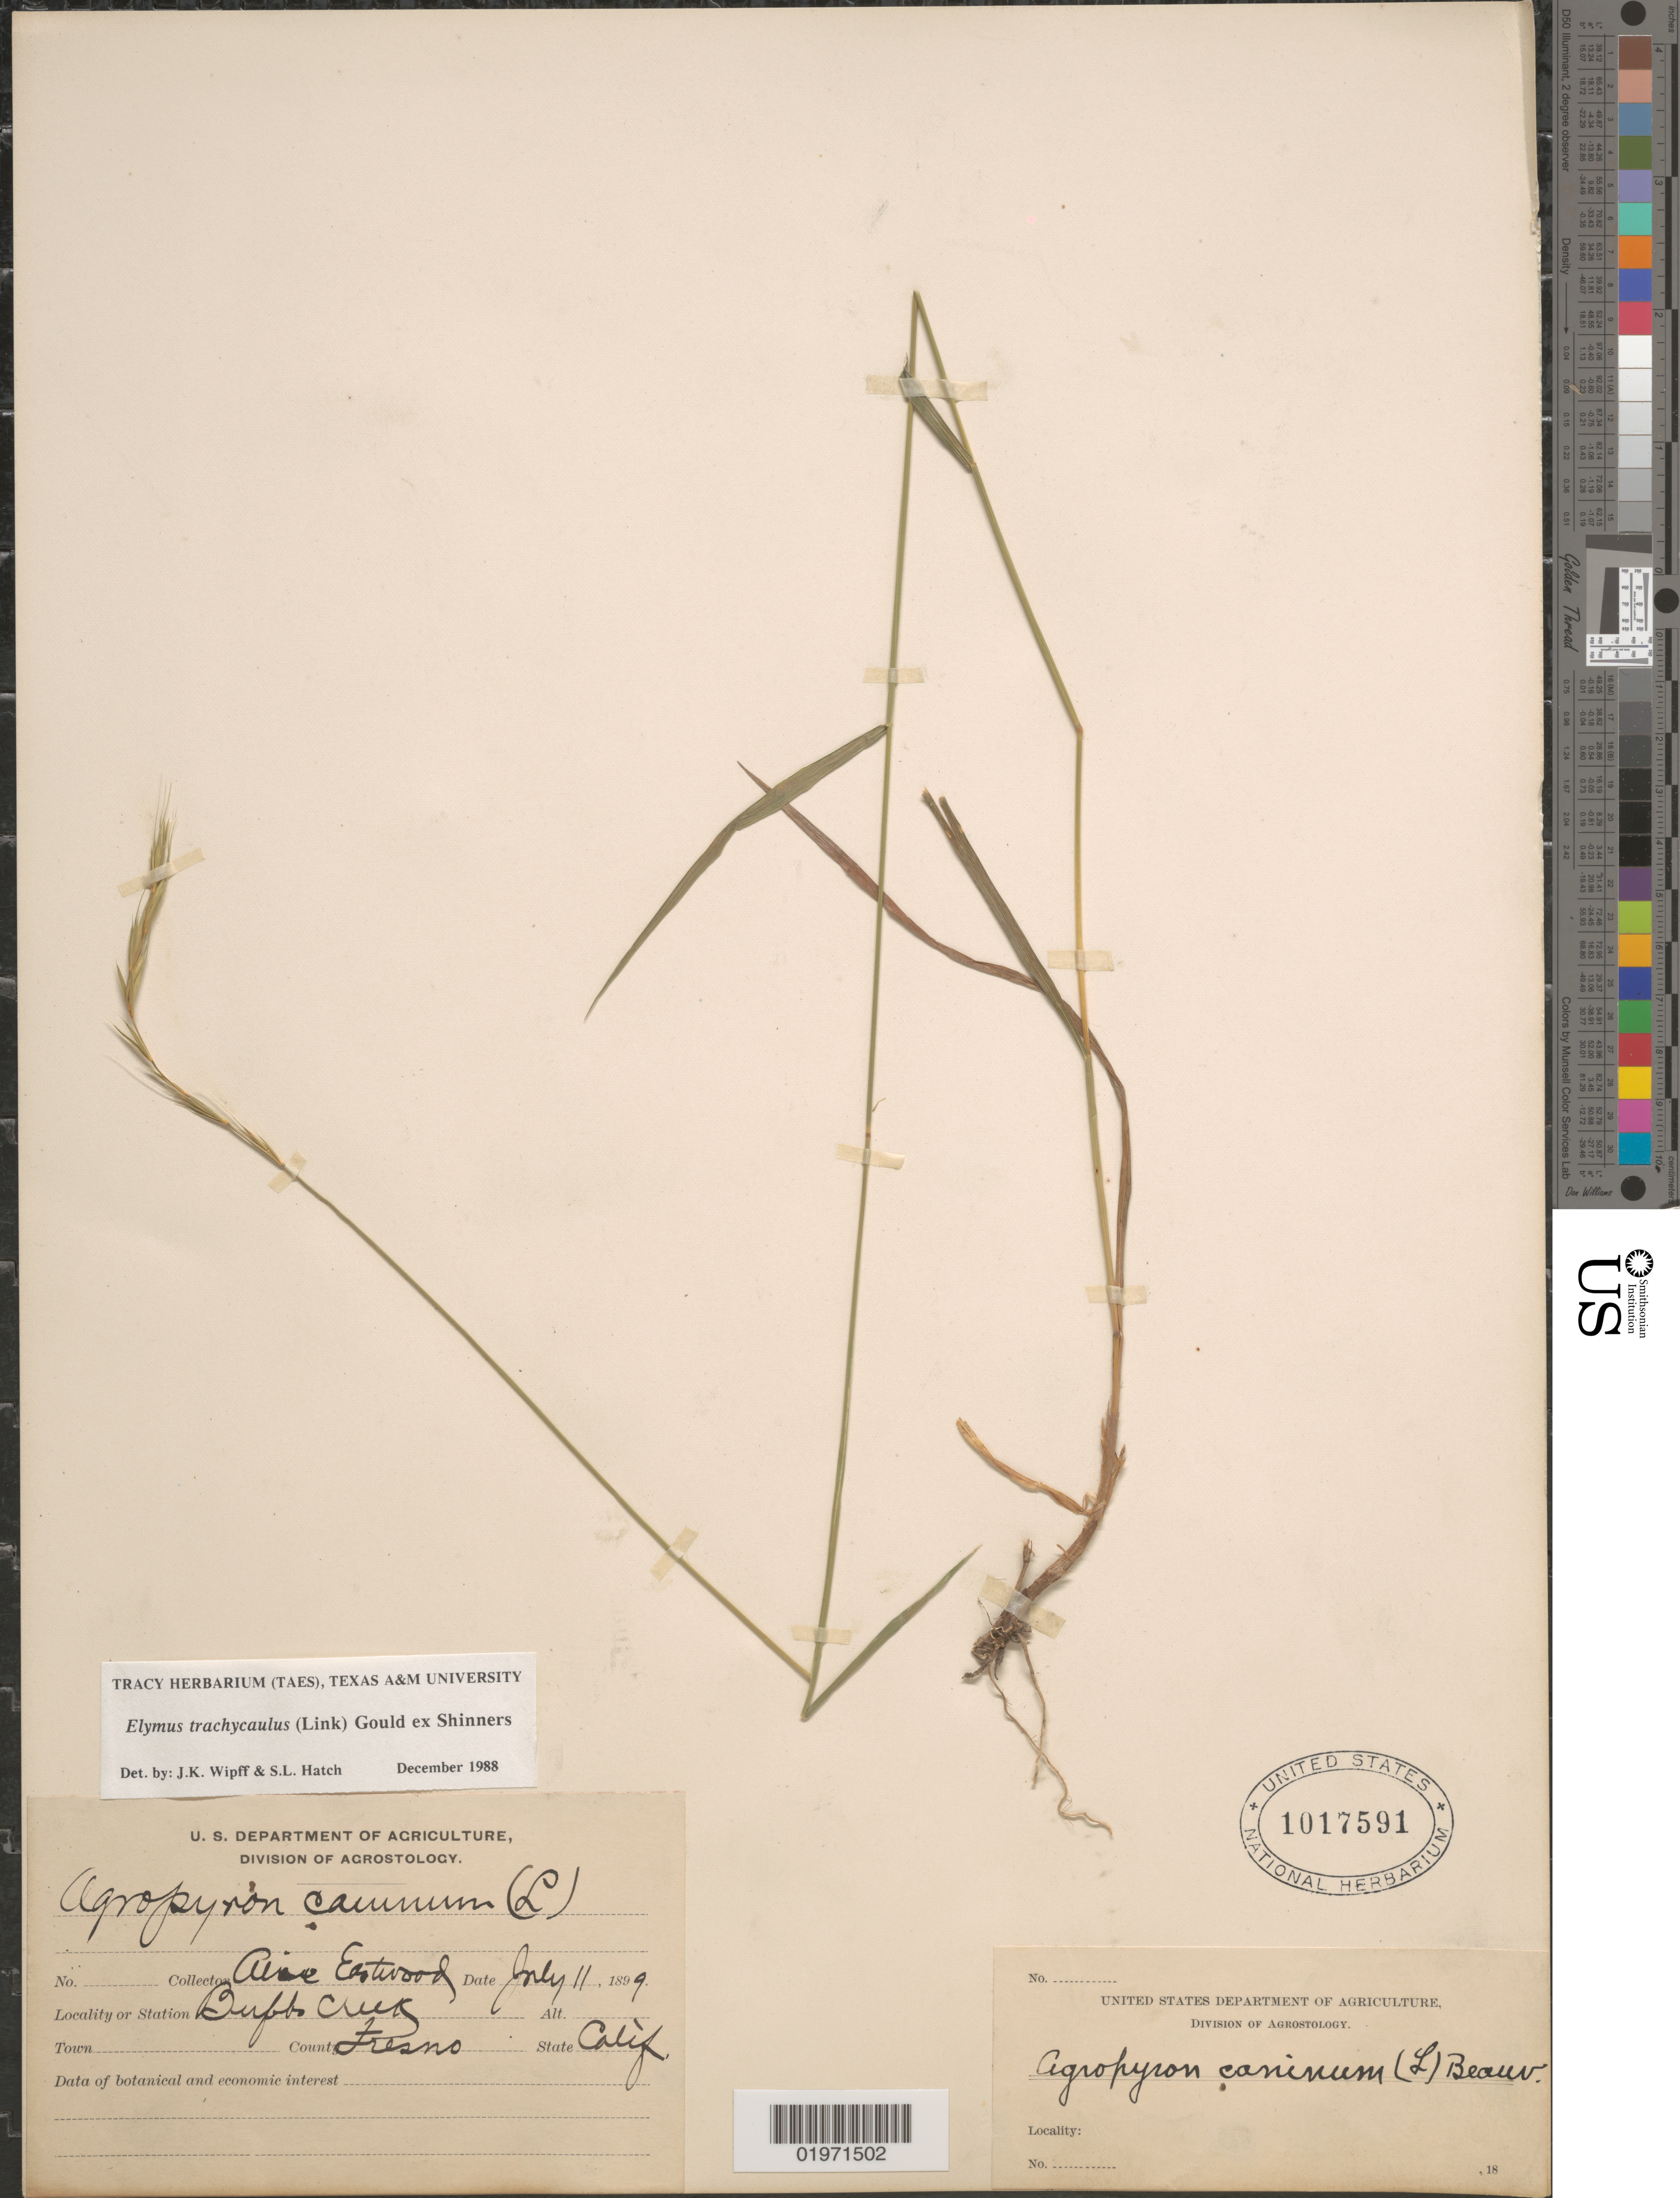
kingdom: Plantae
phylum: Tracheophyta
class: Liliopsida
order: Poales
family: Poaceae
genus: Elymus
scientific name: Elymus trachycaulus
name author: (Link) Gould ex Shinners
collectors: A. Eastwood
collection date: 1899-07-11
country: United States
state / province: California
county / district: Fresno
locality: Bubbs Creek. County Fresno.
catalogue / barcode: US 1017591